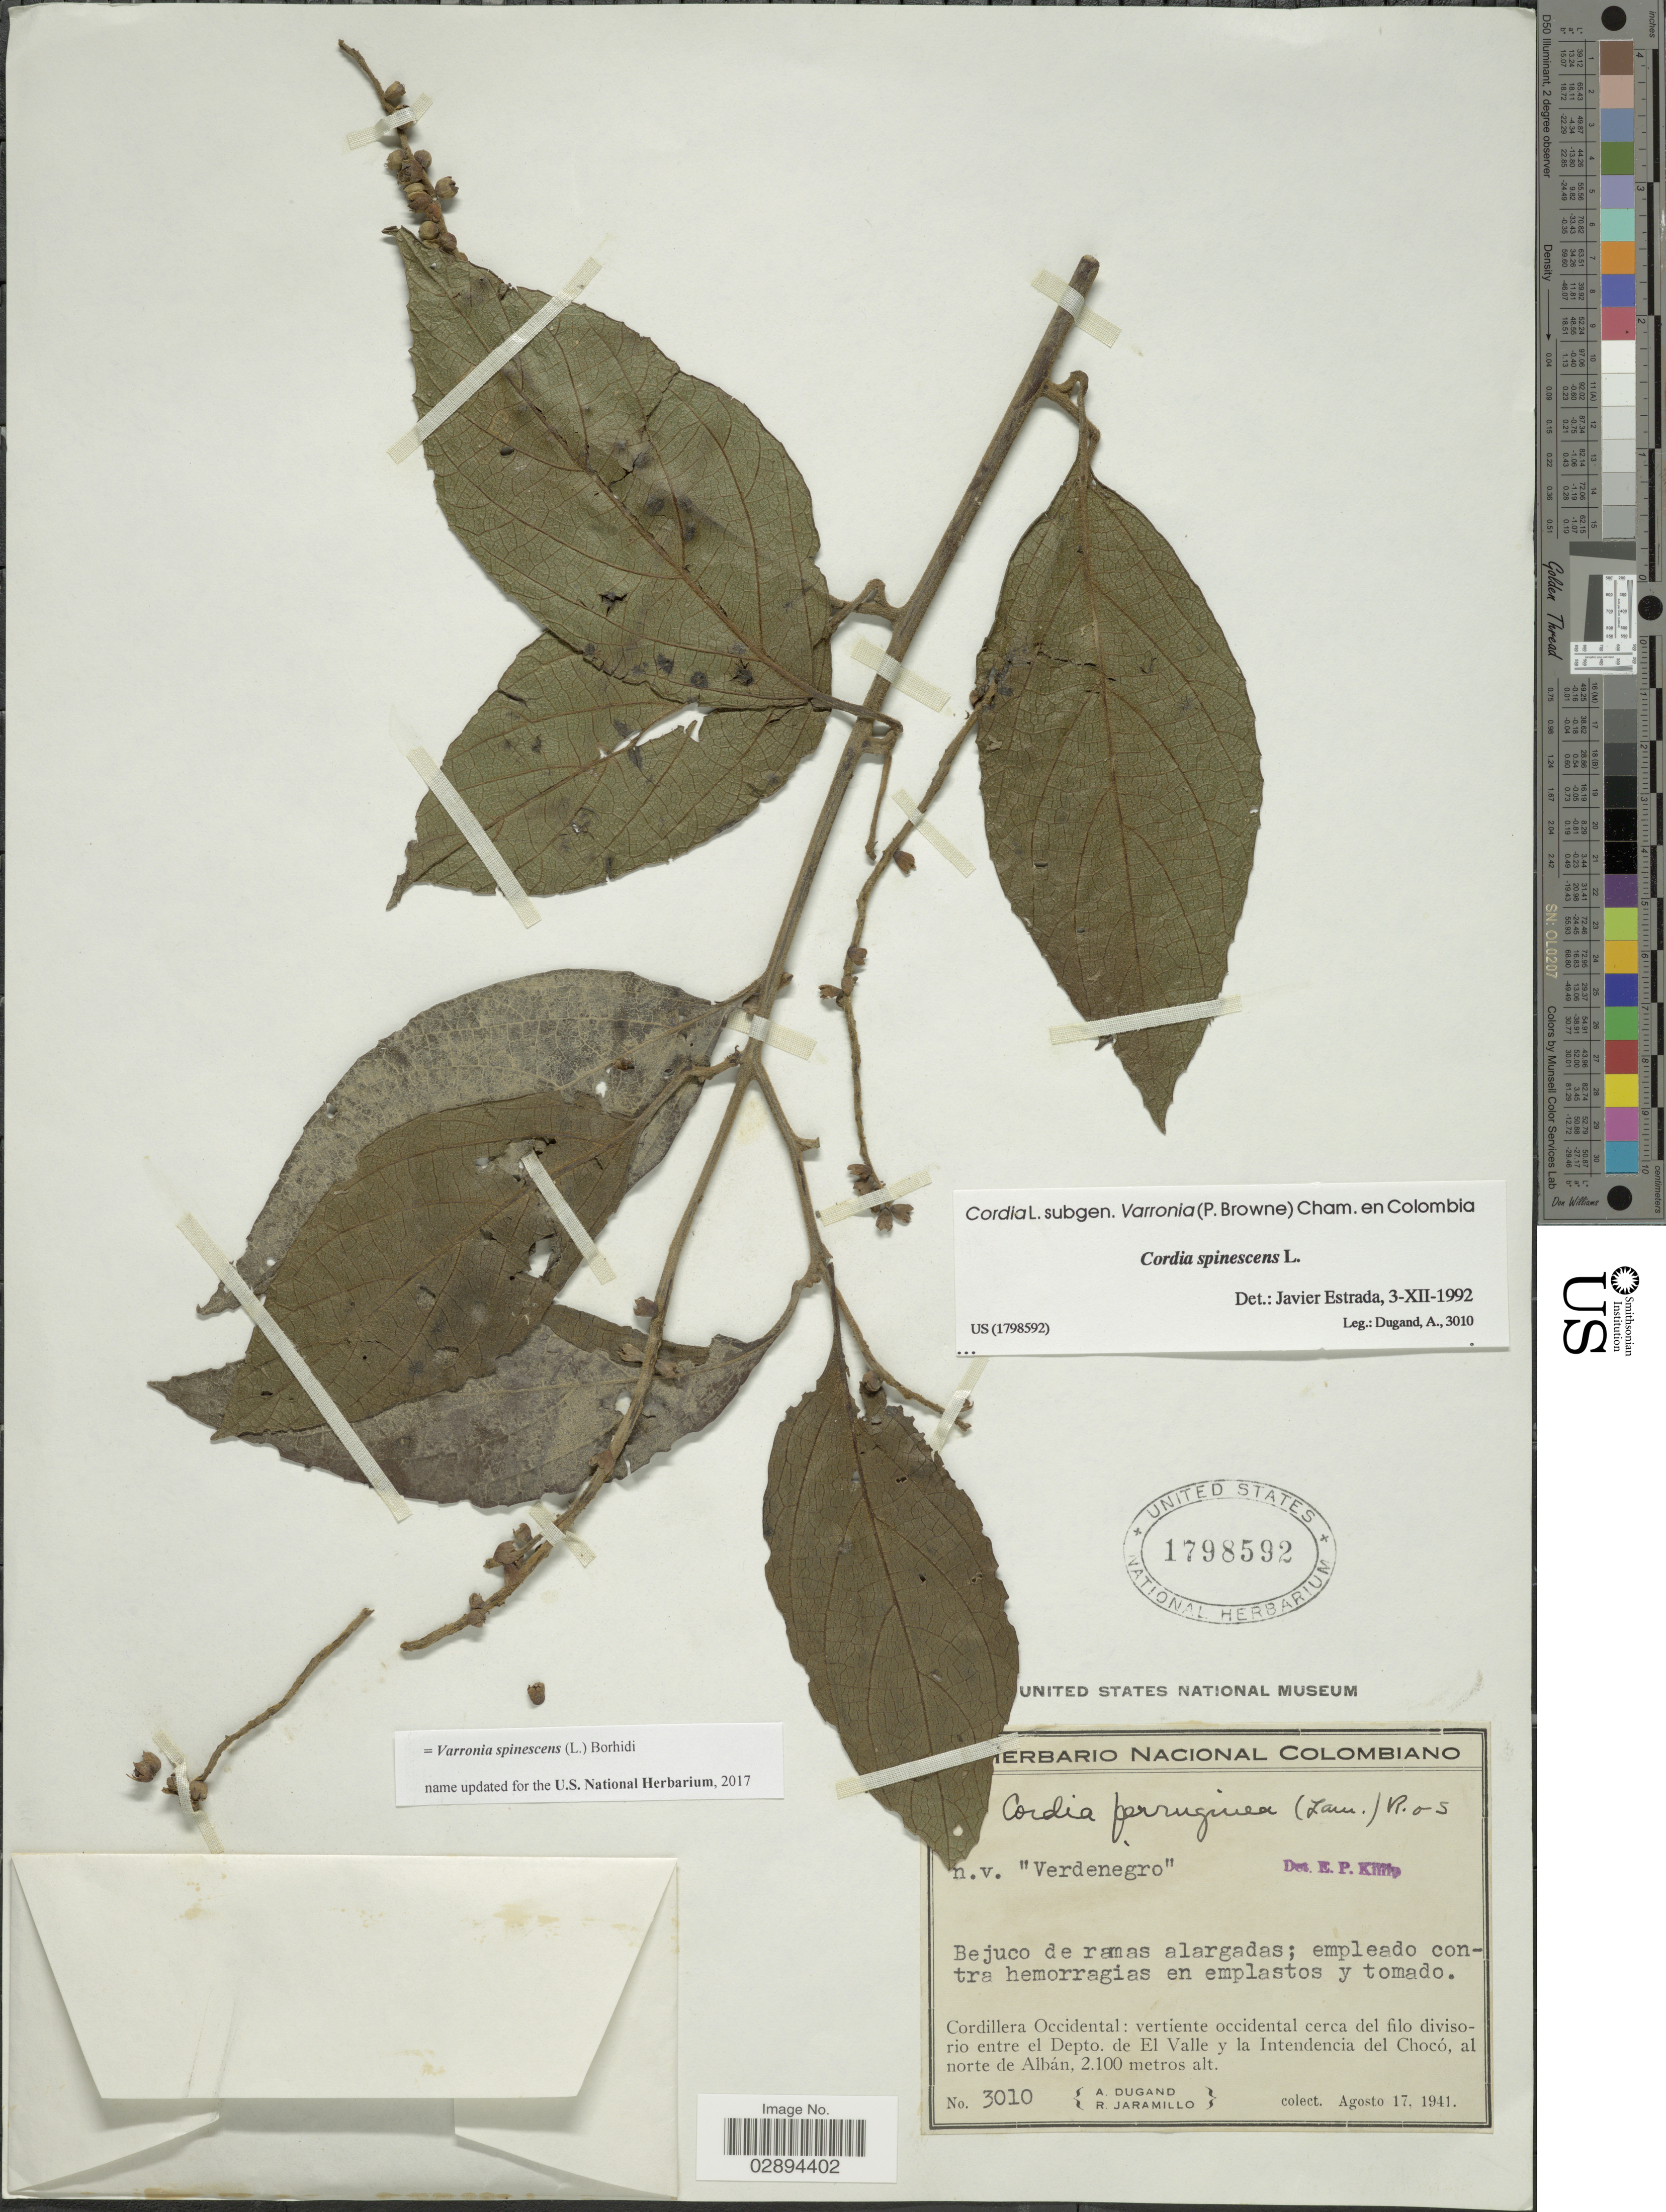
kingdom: Plantae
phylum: Tracheophyta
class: Magnoliopsida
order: Boraginales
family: Cordiaceae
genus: Varronia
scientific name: Varronia spinescens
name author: (L.) Borhidi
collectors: A. Dugand & R. Jaramillo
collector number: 3010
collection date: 1941-08-17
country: Colombia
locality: Cordillera Occidental: vertiente occidental cerca del filo divisorio entre El Depto. de El Valle y la Intendencia del Chocó, al norte de Albán.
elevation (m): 2100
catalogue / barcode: US 1798592